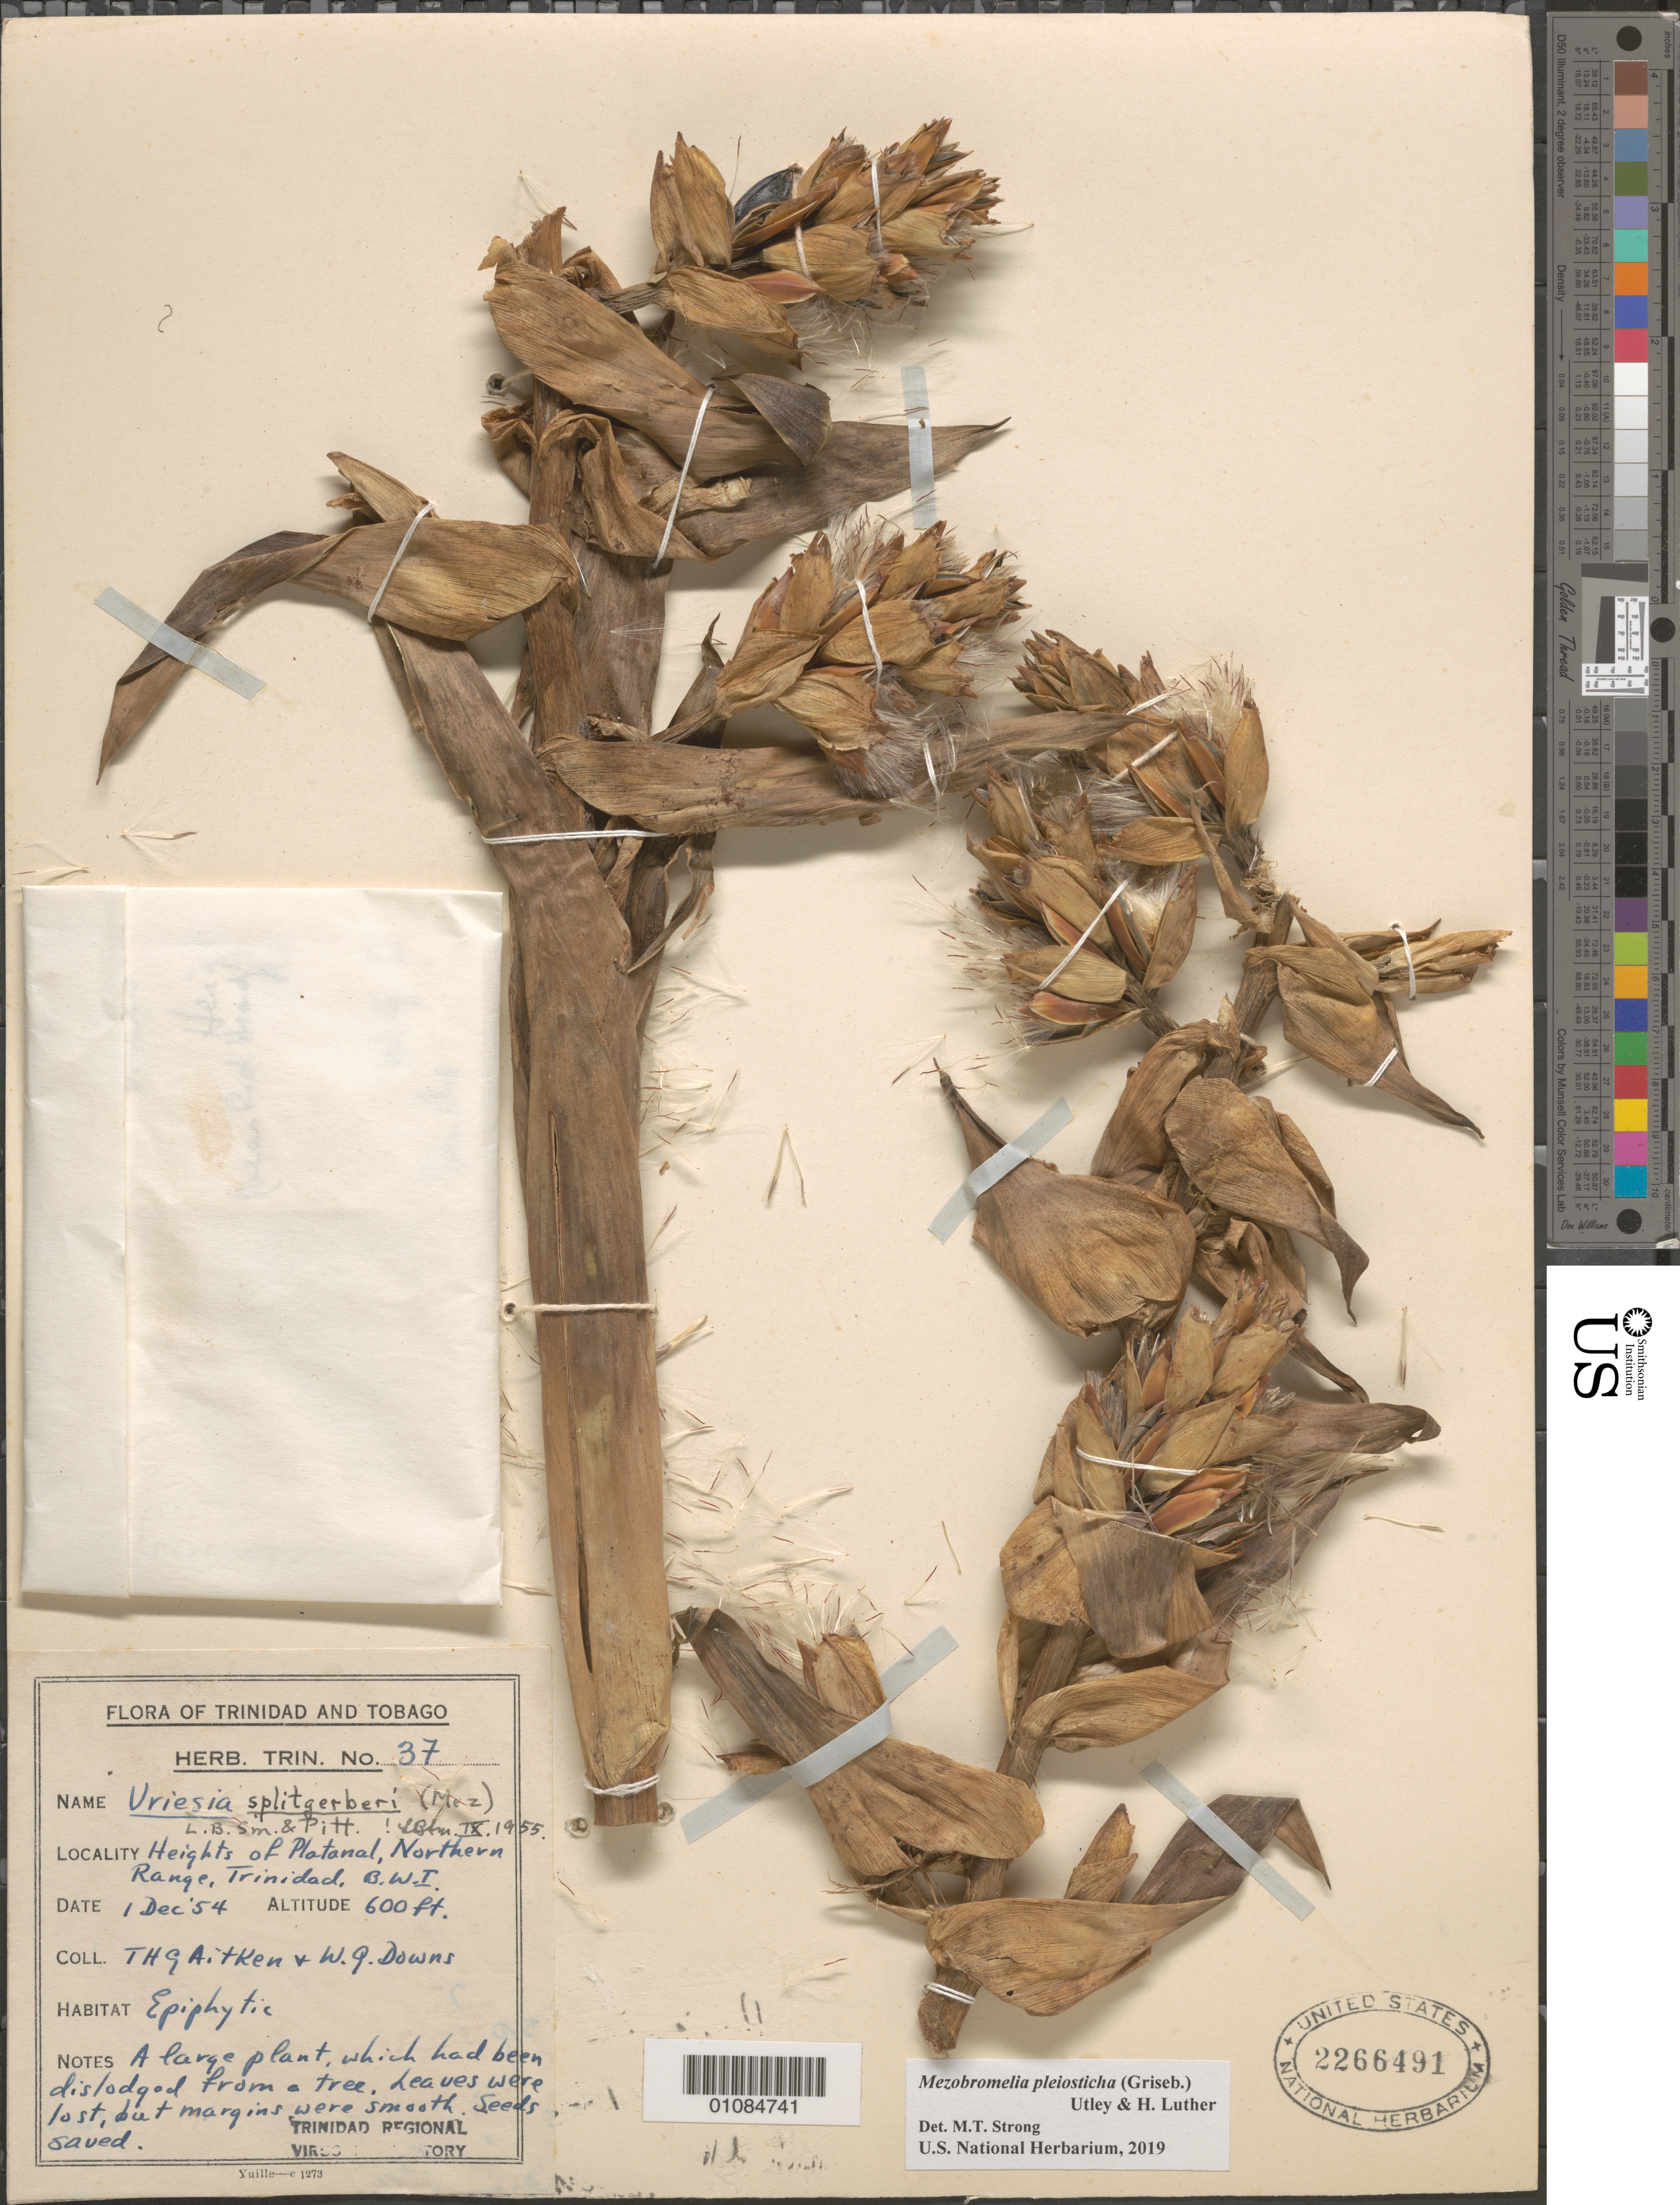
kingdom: Plantae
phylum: Tracheophyta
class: Liliopsida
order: Poales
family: Bromeliaceae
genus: Mezobromelia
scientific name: Mezobromelia pleiosticha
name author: (Griseb.) Utley & H. Luther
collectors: T. Aitken & W. G. Downs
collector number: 37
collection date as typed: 01 Dec 1954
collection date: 1954-12-01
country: Trinidad and Tobago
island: Trinidad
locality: Heights of Platanal, Northern Range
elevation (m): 183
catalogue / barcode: US 2266491